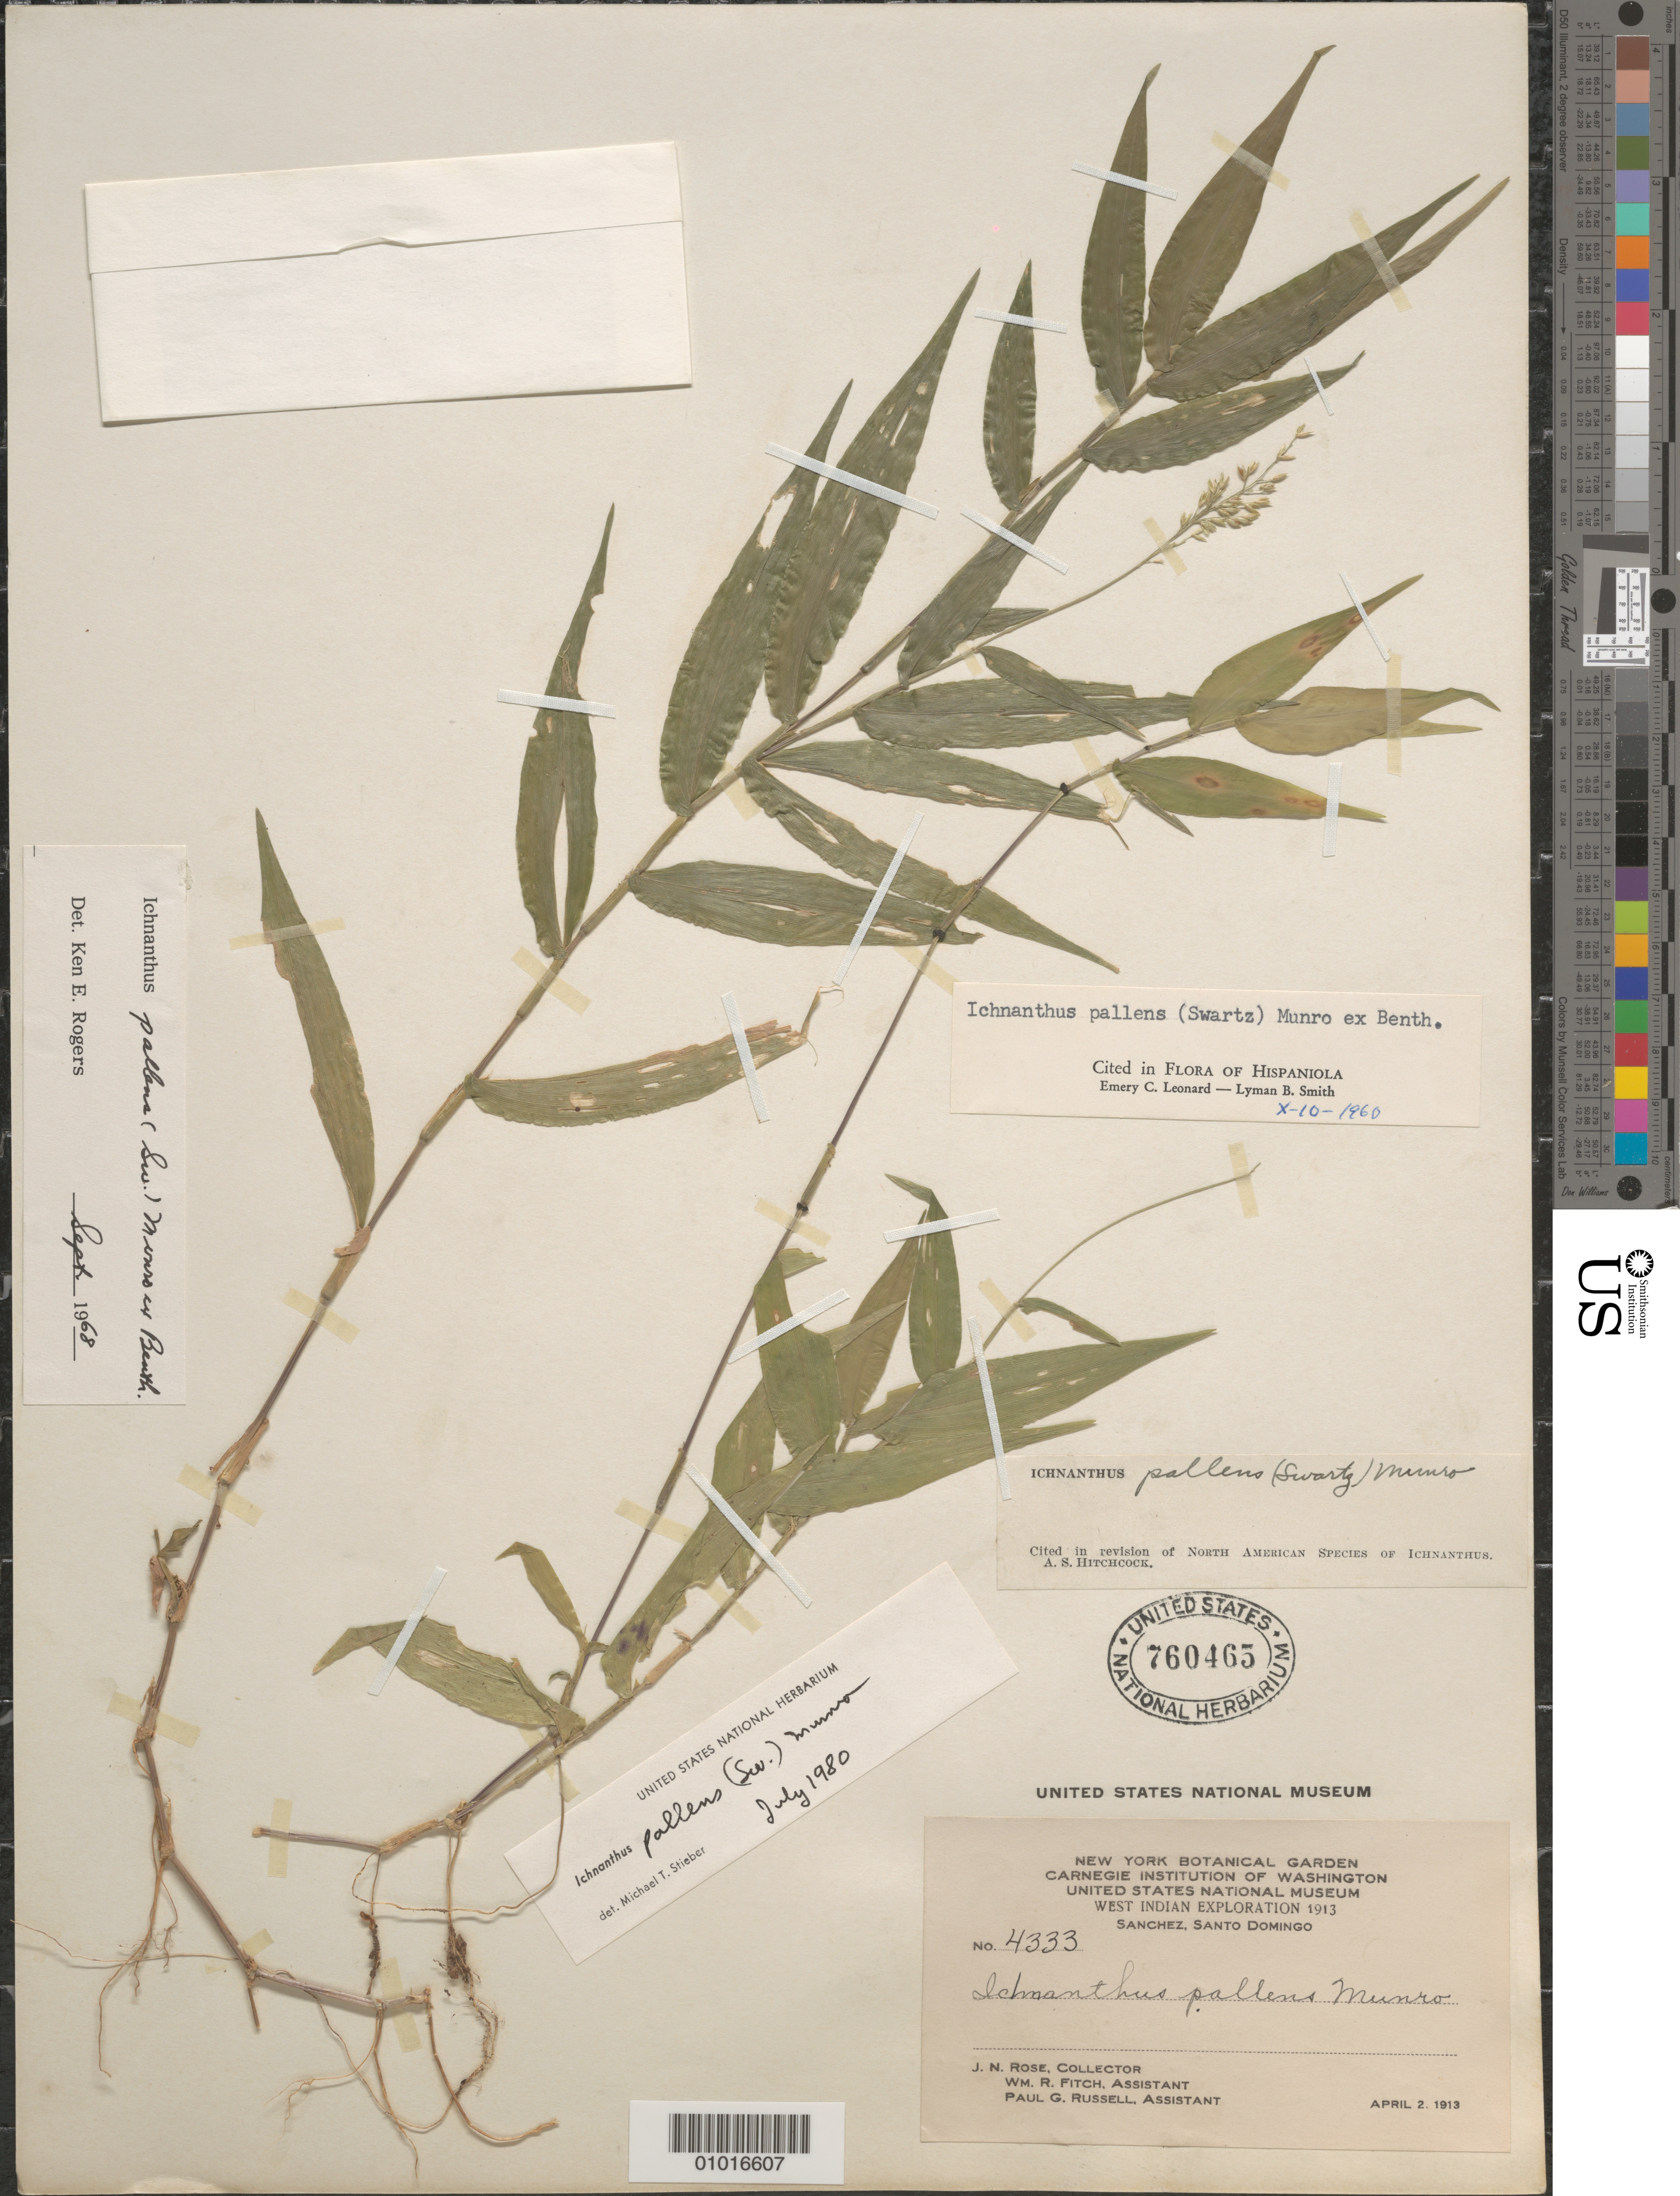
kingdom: Plantae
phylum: Tracheophyta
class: Liliopsida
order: Poales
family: Poaceae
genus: Ichnanthus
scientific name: Ichnanthus pallens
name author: (Sw.) Munro ex Benth.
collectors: J. N. Rose, W. R. Fitch & P. G. Russell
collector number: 4333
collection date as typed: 02 Apr 1913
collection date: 1913-04-02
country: Dominican Republic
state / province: La Vega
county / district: Santo Domingo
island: Hispaniola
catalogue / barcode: US 760456